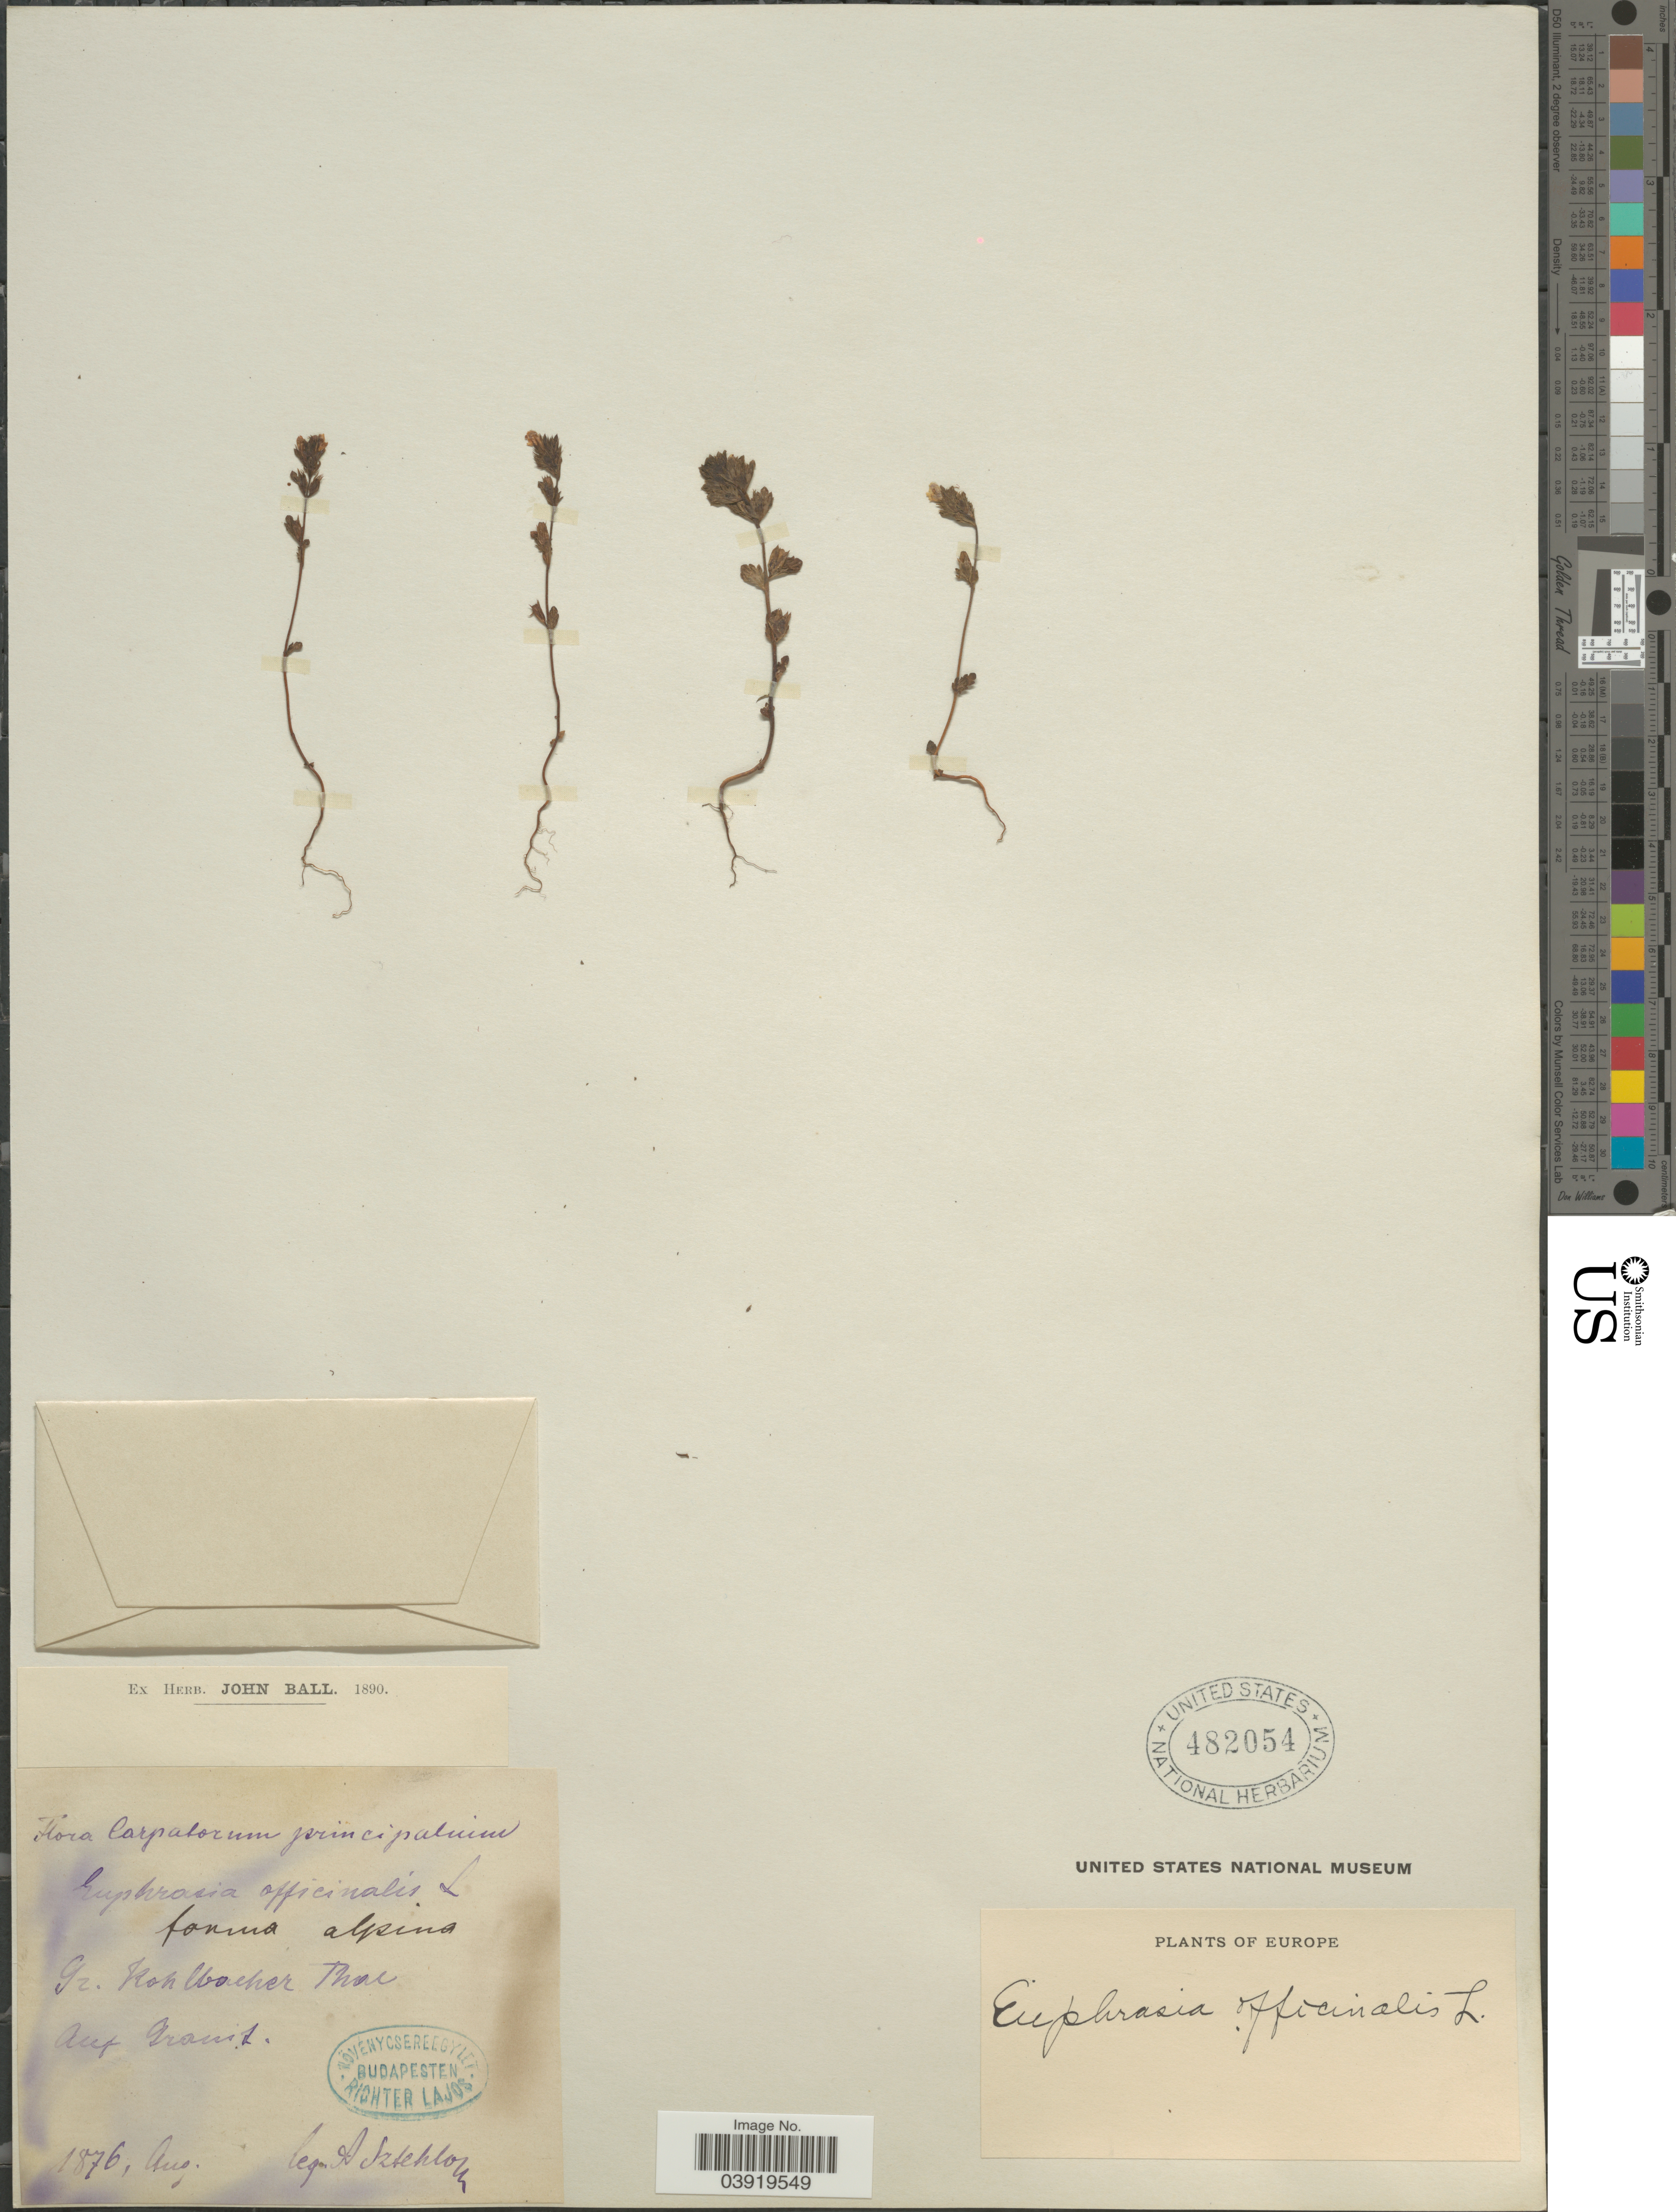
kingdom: Plantae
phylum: Tracheophyta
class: Magnoliopsida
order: Lamiales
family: Orobanchaceae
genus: Euphrasia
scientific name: Euphrasia officinalis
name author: L.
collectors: A. Sztehlo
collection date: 1876-08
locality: Carpatorum principalium. Gr. Kohlbacher Thal. Auf Granit.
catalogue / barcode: US 482054